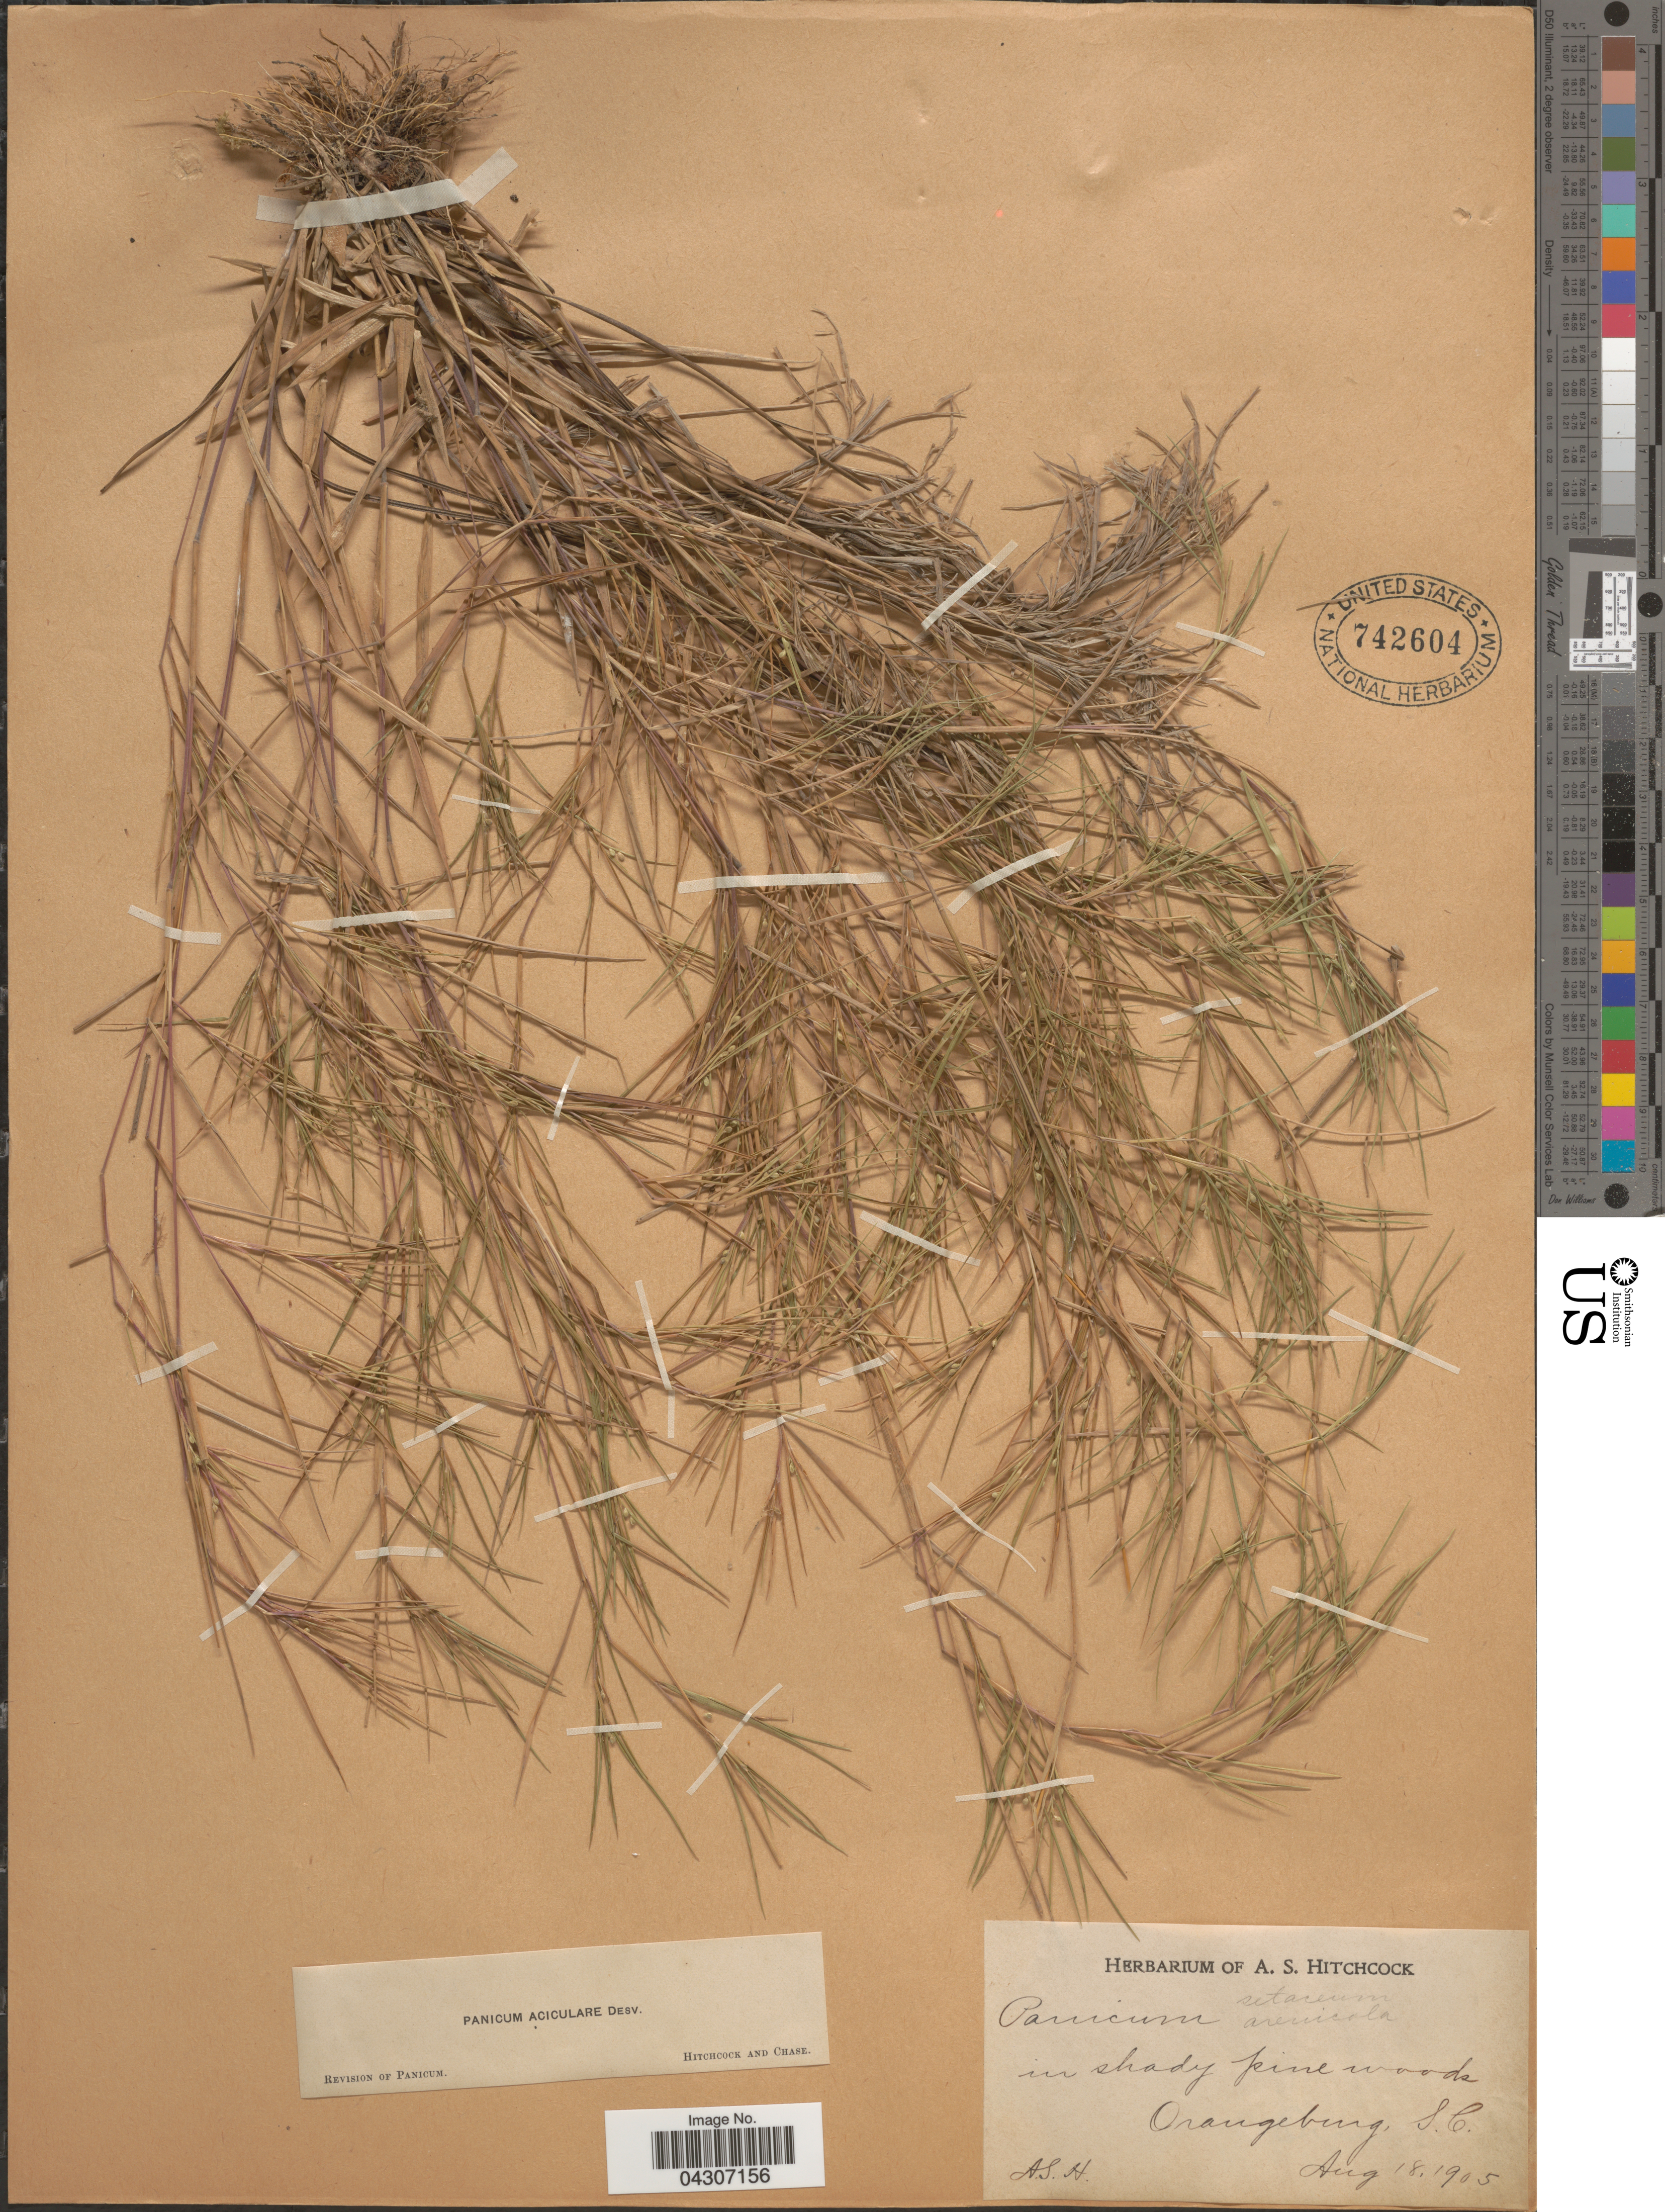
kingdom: Plantae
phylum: Tracheophyta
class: Liliopsida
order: Poales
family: Poaceae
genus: Dichanthelium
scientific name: Dichanthelium aciculare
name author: (Desv. ex Poir.) Gould & C.A. Clark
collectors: A. S. Hitchcock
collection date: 1905-08-18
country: United States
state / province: South Carolina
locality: Orangeburg.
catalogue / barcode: US 742604